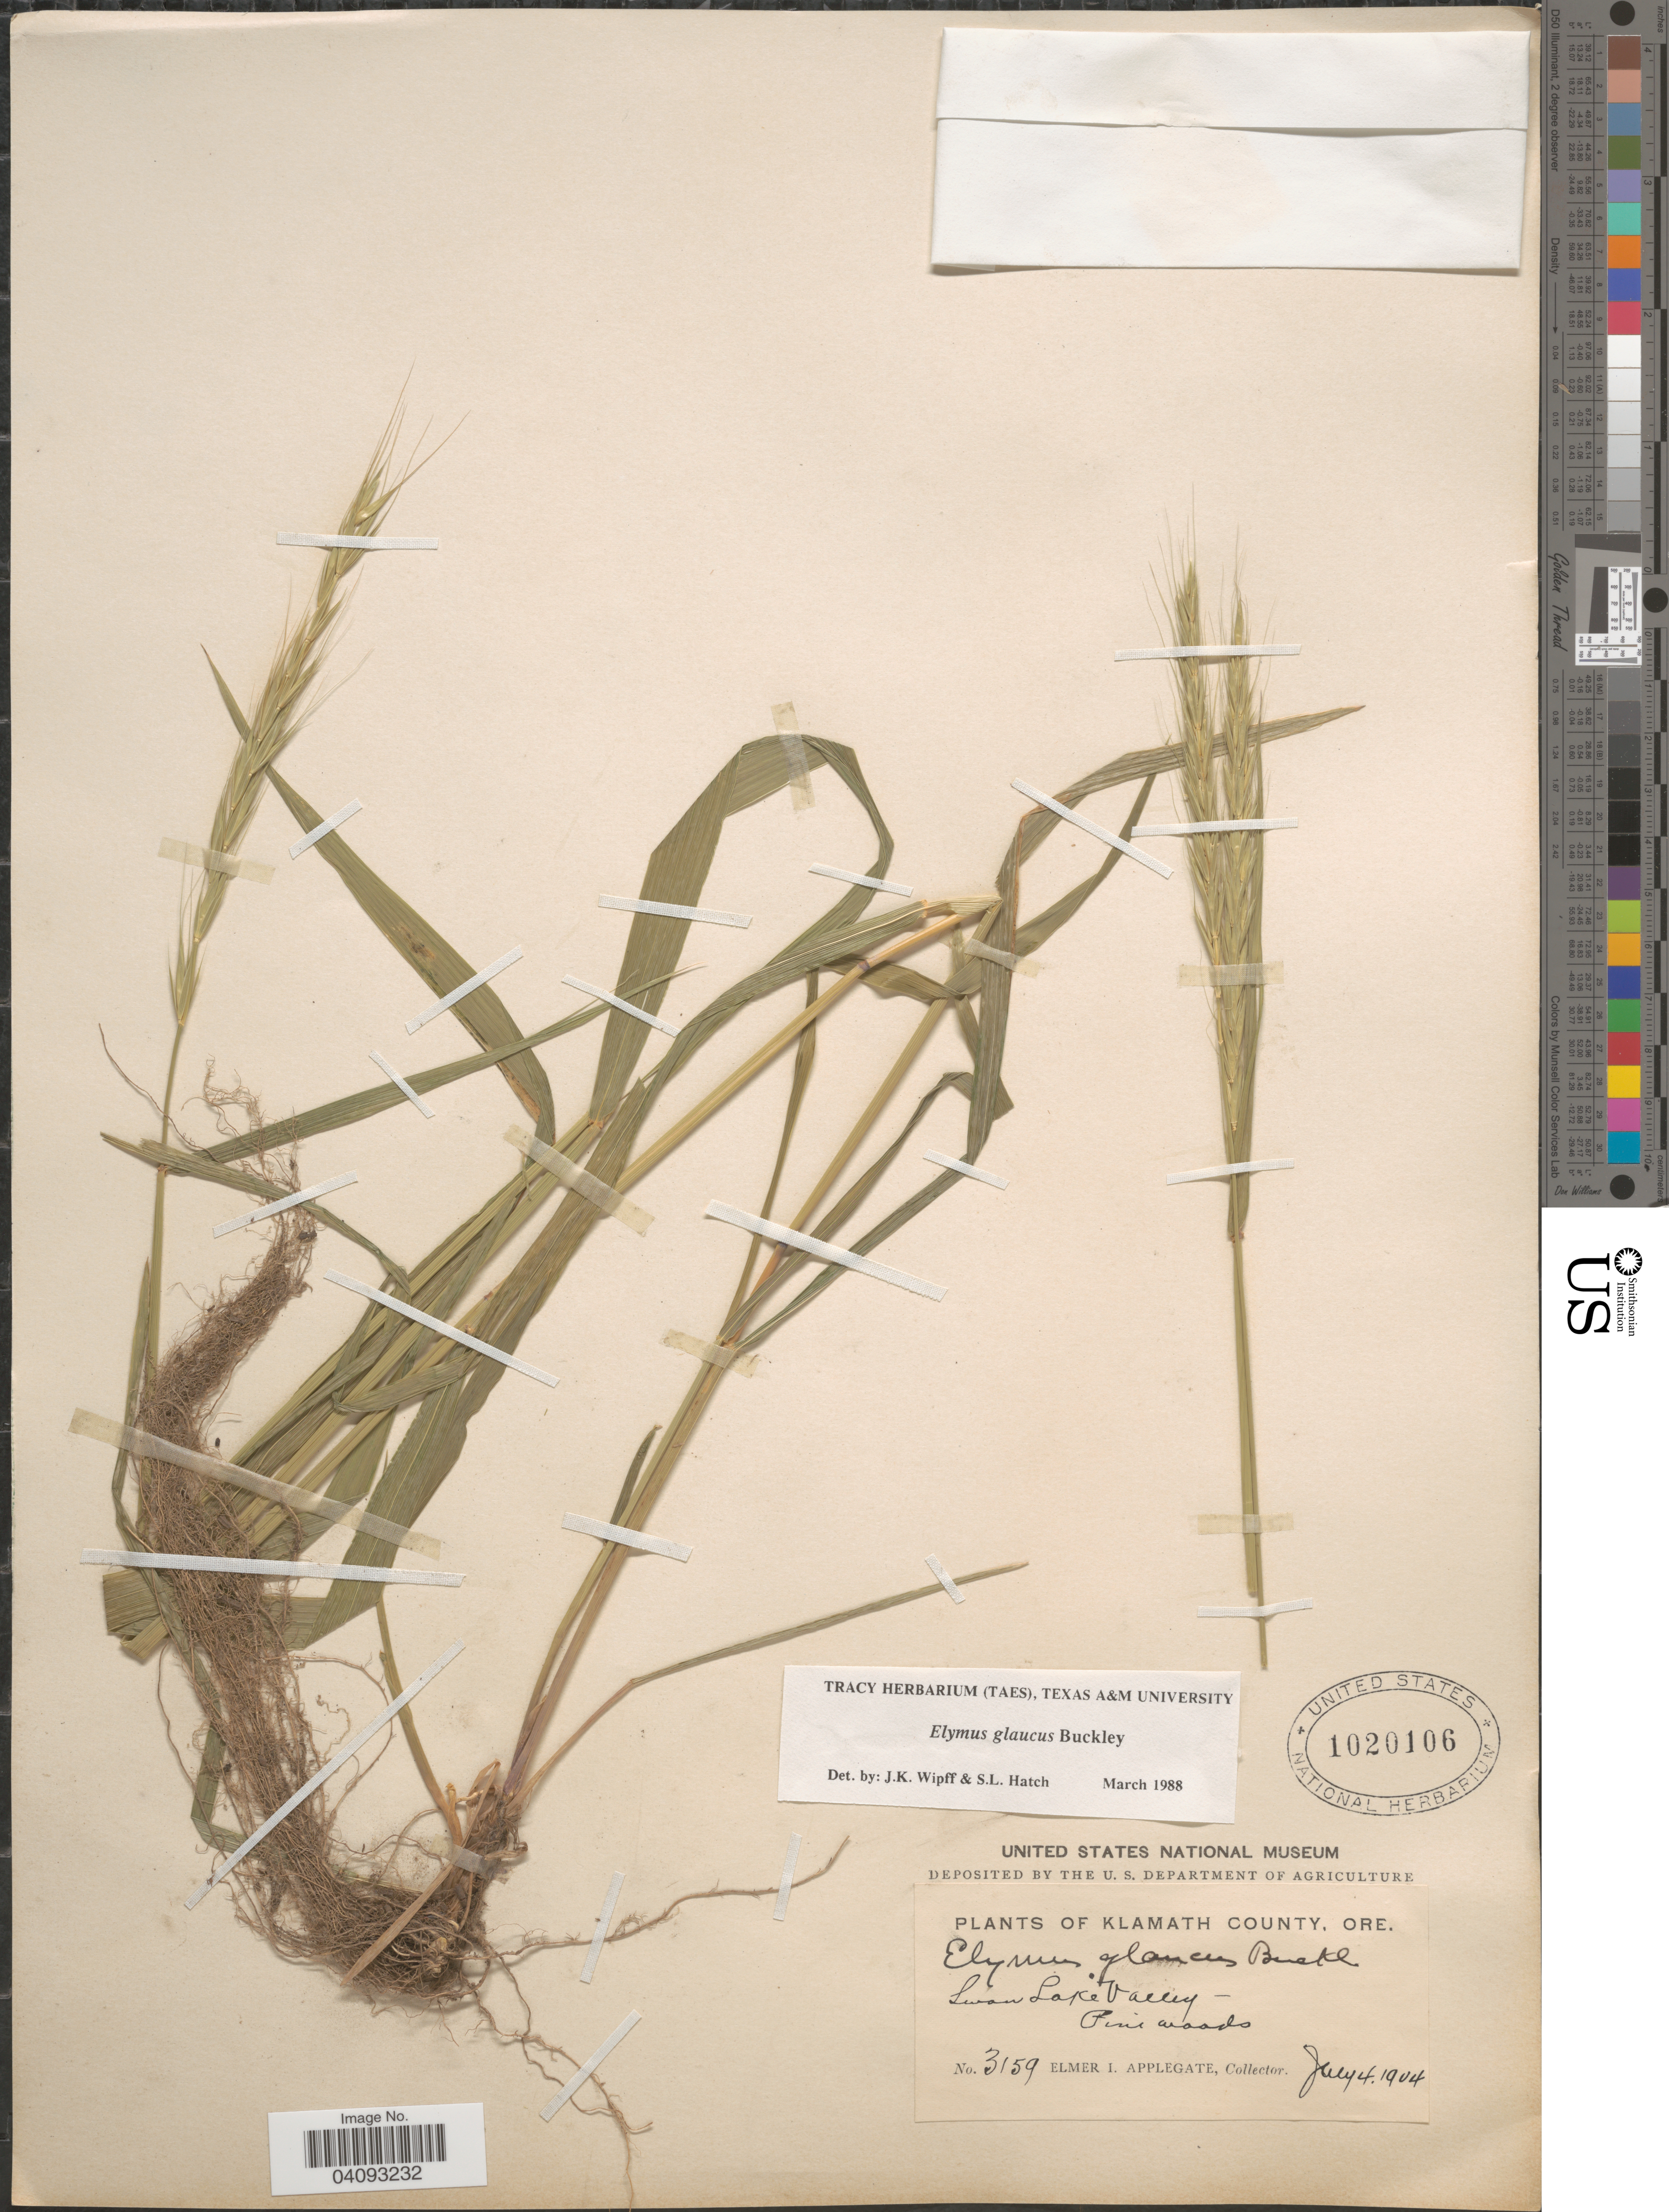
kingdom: Plantae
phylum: Tracheophyta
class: Liliopsida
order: Poales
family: Poaceae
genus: Elymus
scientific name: Elymus glaucus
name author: Buckley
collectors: E. I. Applegate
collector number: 3159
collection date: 1904-07-04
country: United States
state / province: Oregon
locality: Klamath County. Swan Lake Valley - Pine woods.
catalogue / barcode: US 1020106